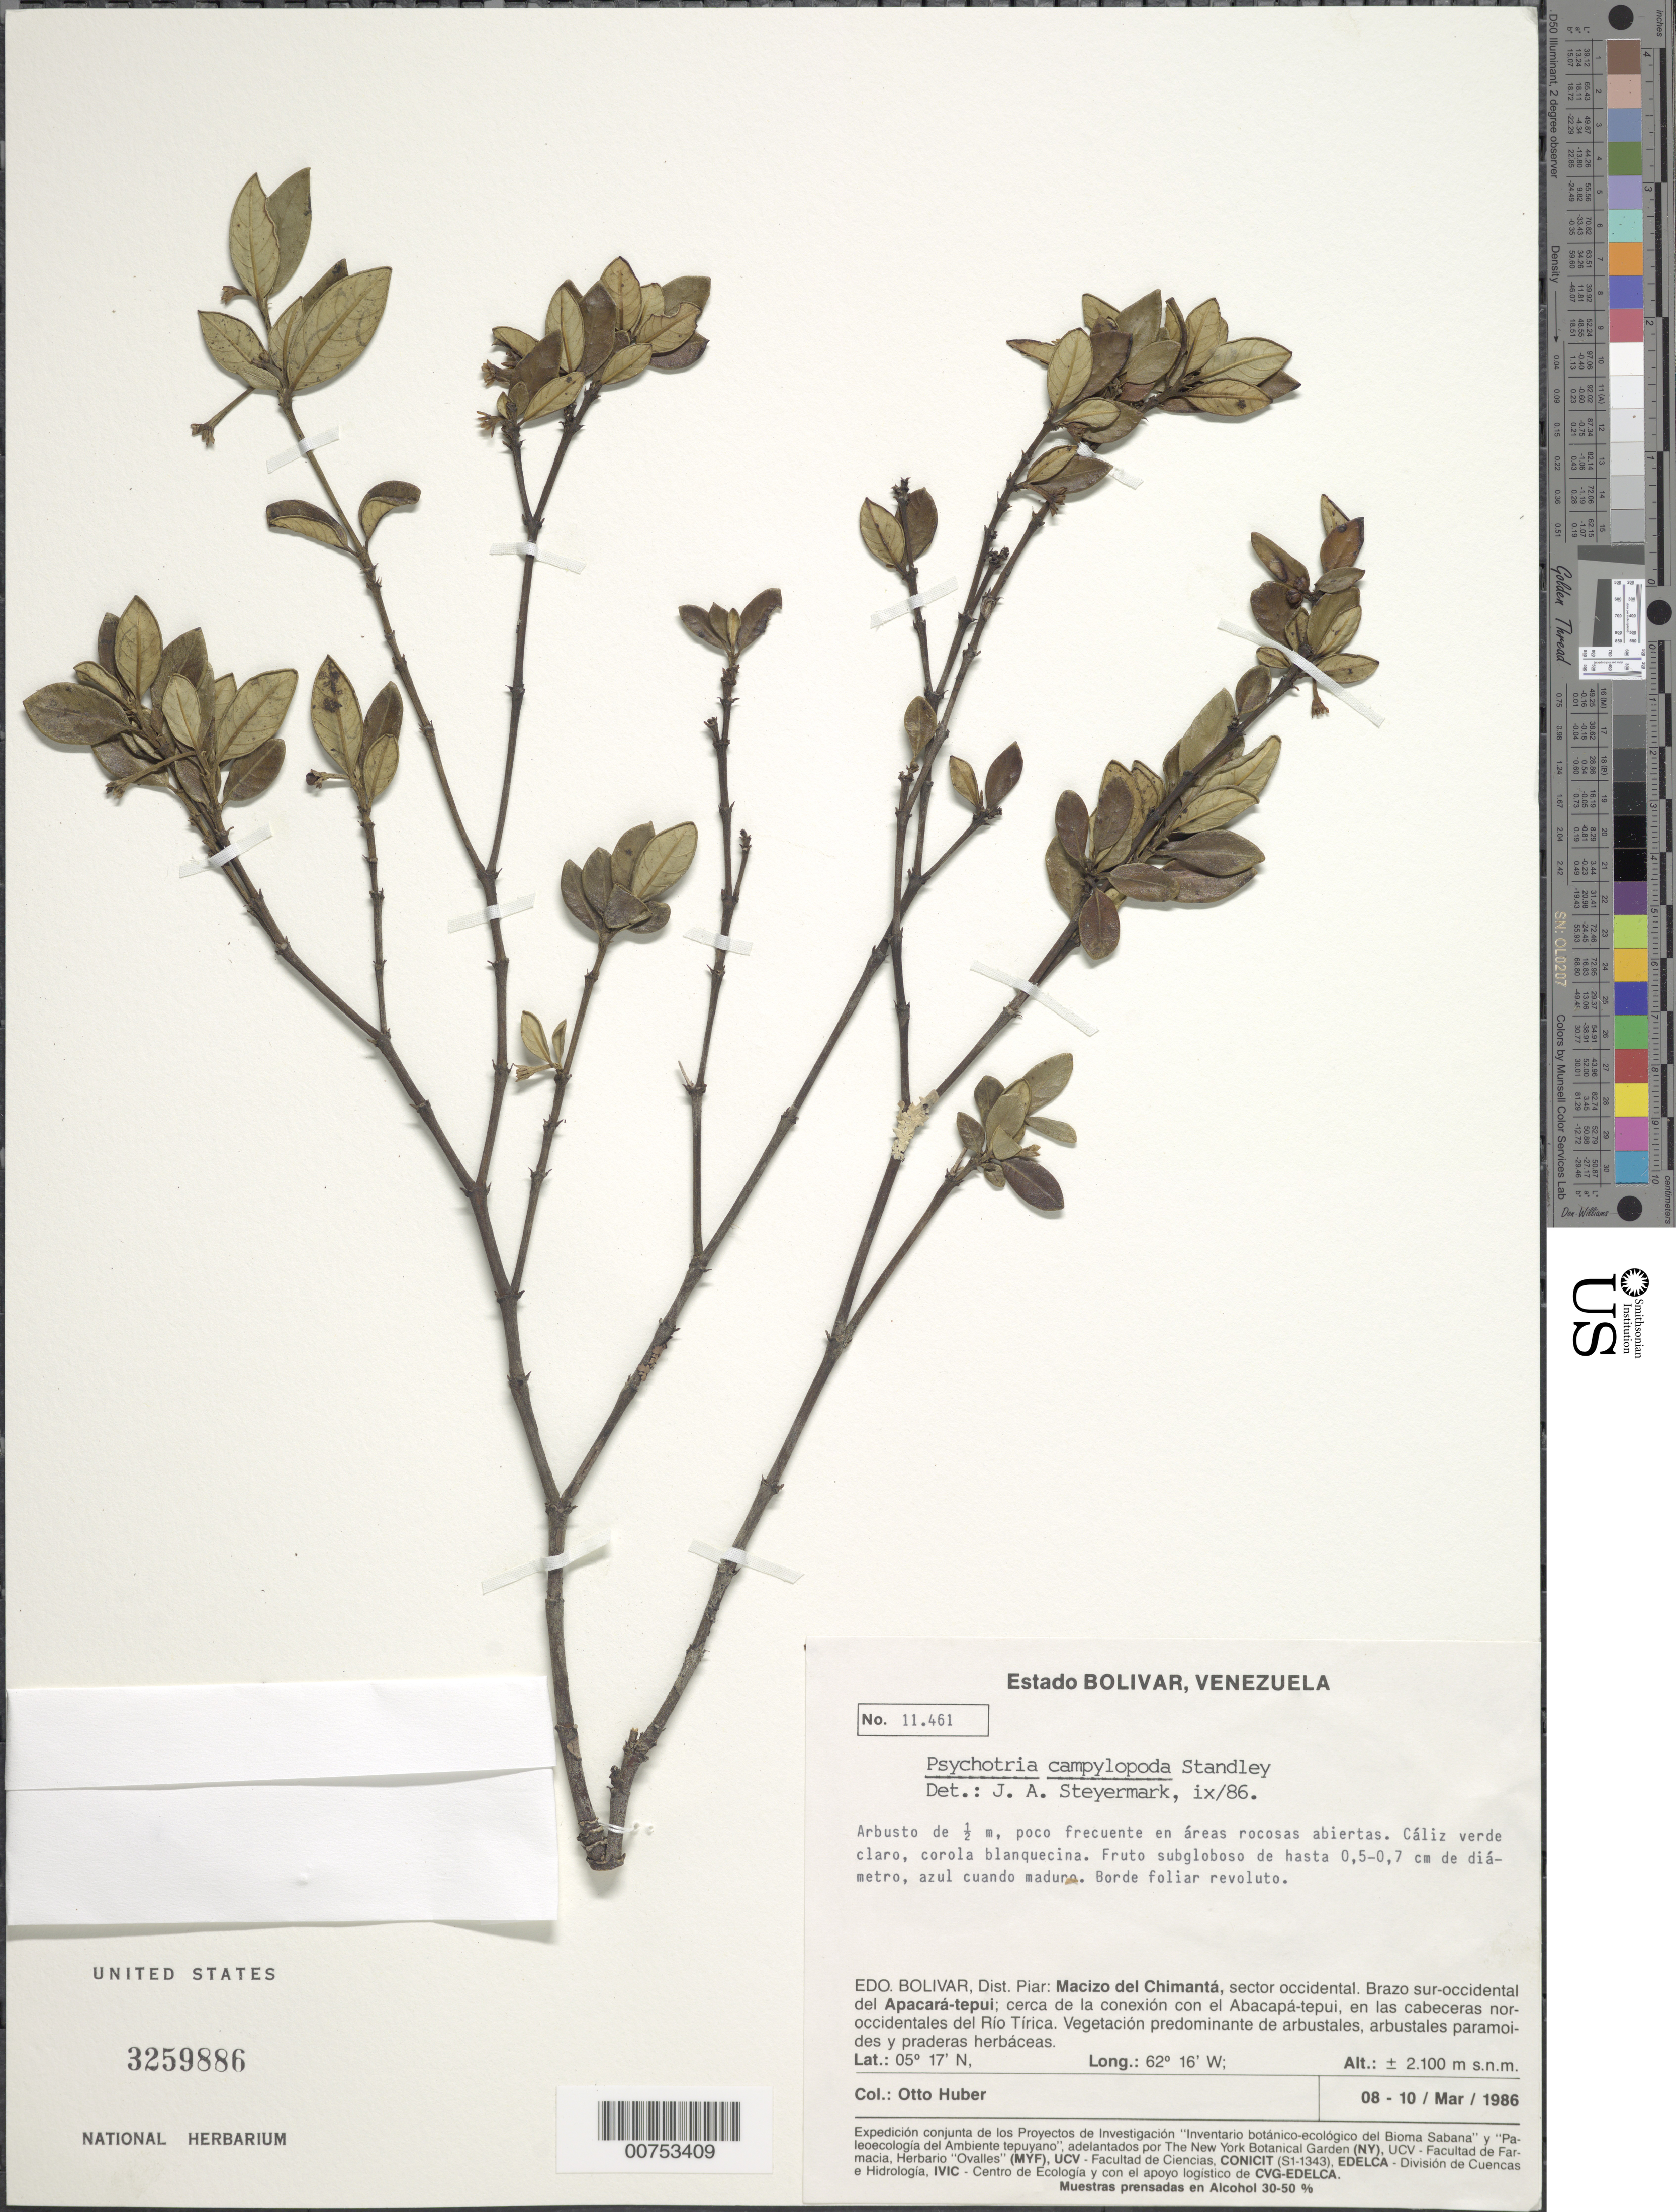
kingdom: Plantae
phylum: Tracheophyta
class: Magnoliopsida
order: Gentianales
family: Rubiaceae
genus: Psychotria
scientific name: Psychotria campylopoda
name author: Standl.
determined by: Steyermark, Julian A., (VEN)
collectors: O. Huber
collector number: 11461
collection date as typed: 8-Mar-86 to 10-Mar-86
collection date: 1986-03-08/1986-03-10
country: Venezuela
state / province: Bolívar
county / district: Piar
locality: Macizo del Chimantá, sur-occidental del Apacará-tepuí, cerca de la conexion con el Abácapa-tepuí, en las cabeceras NO del Río Tirica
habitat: Areas rocosas abiertas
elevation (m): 2100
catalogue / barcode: US 3259886